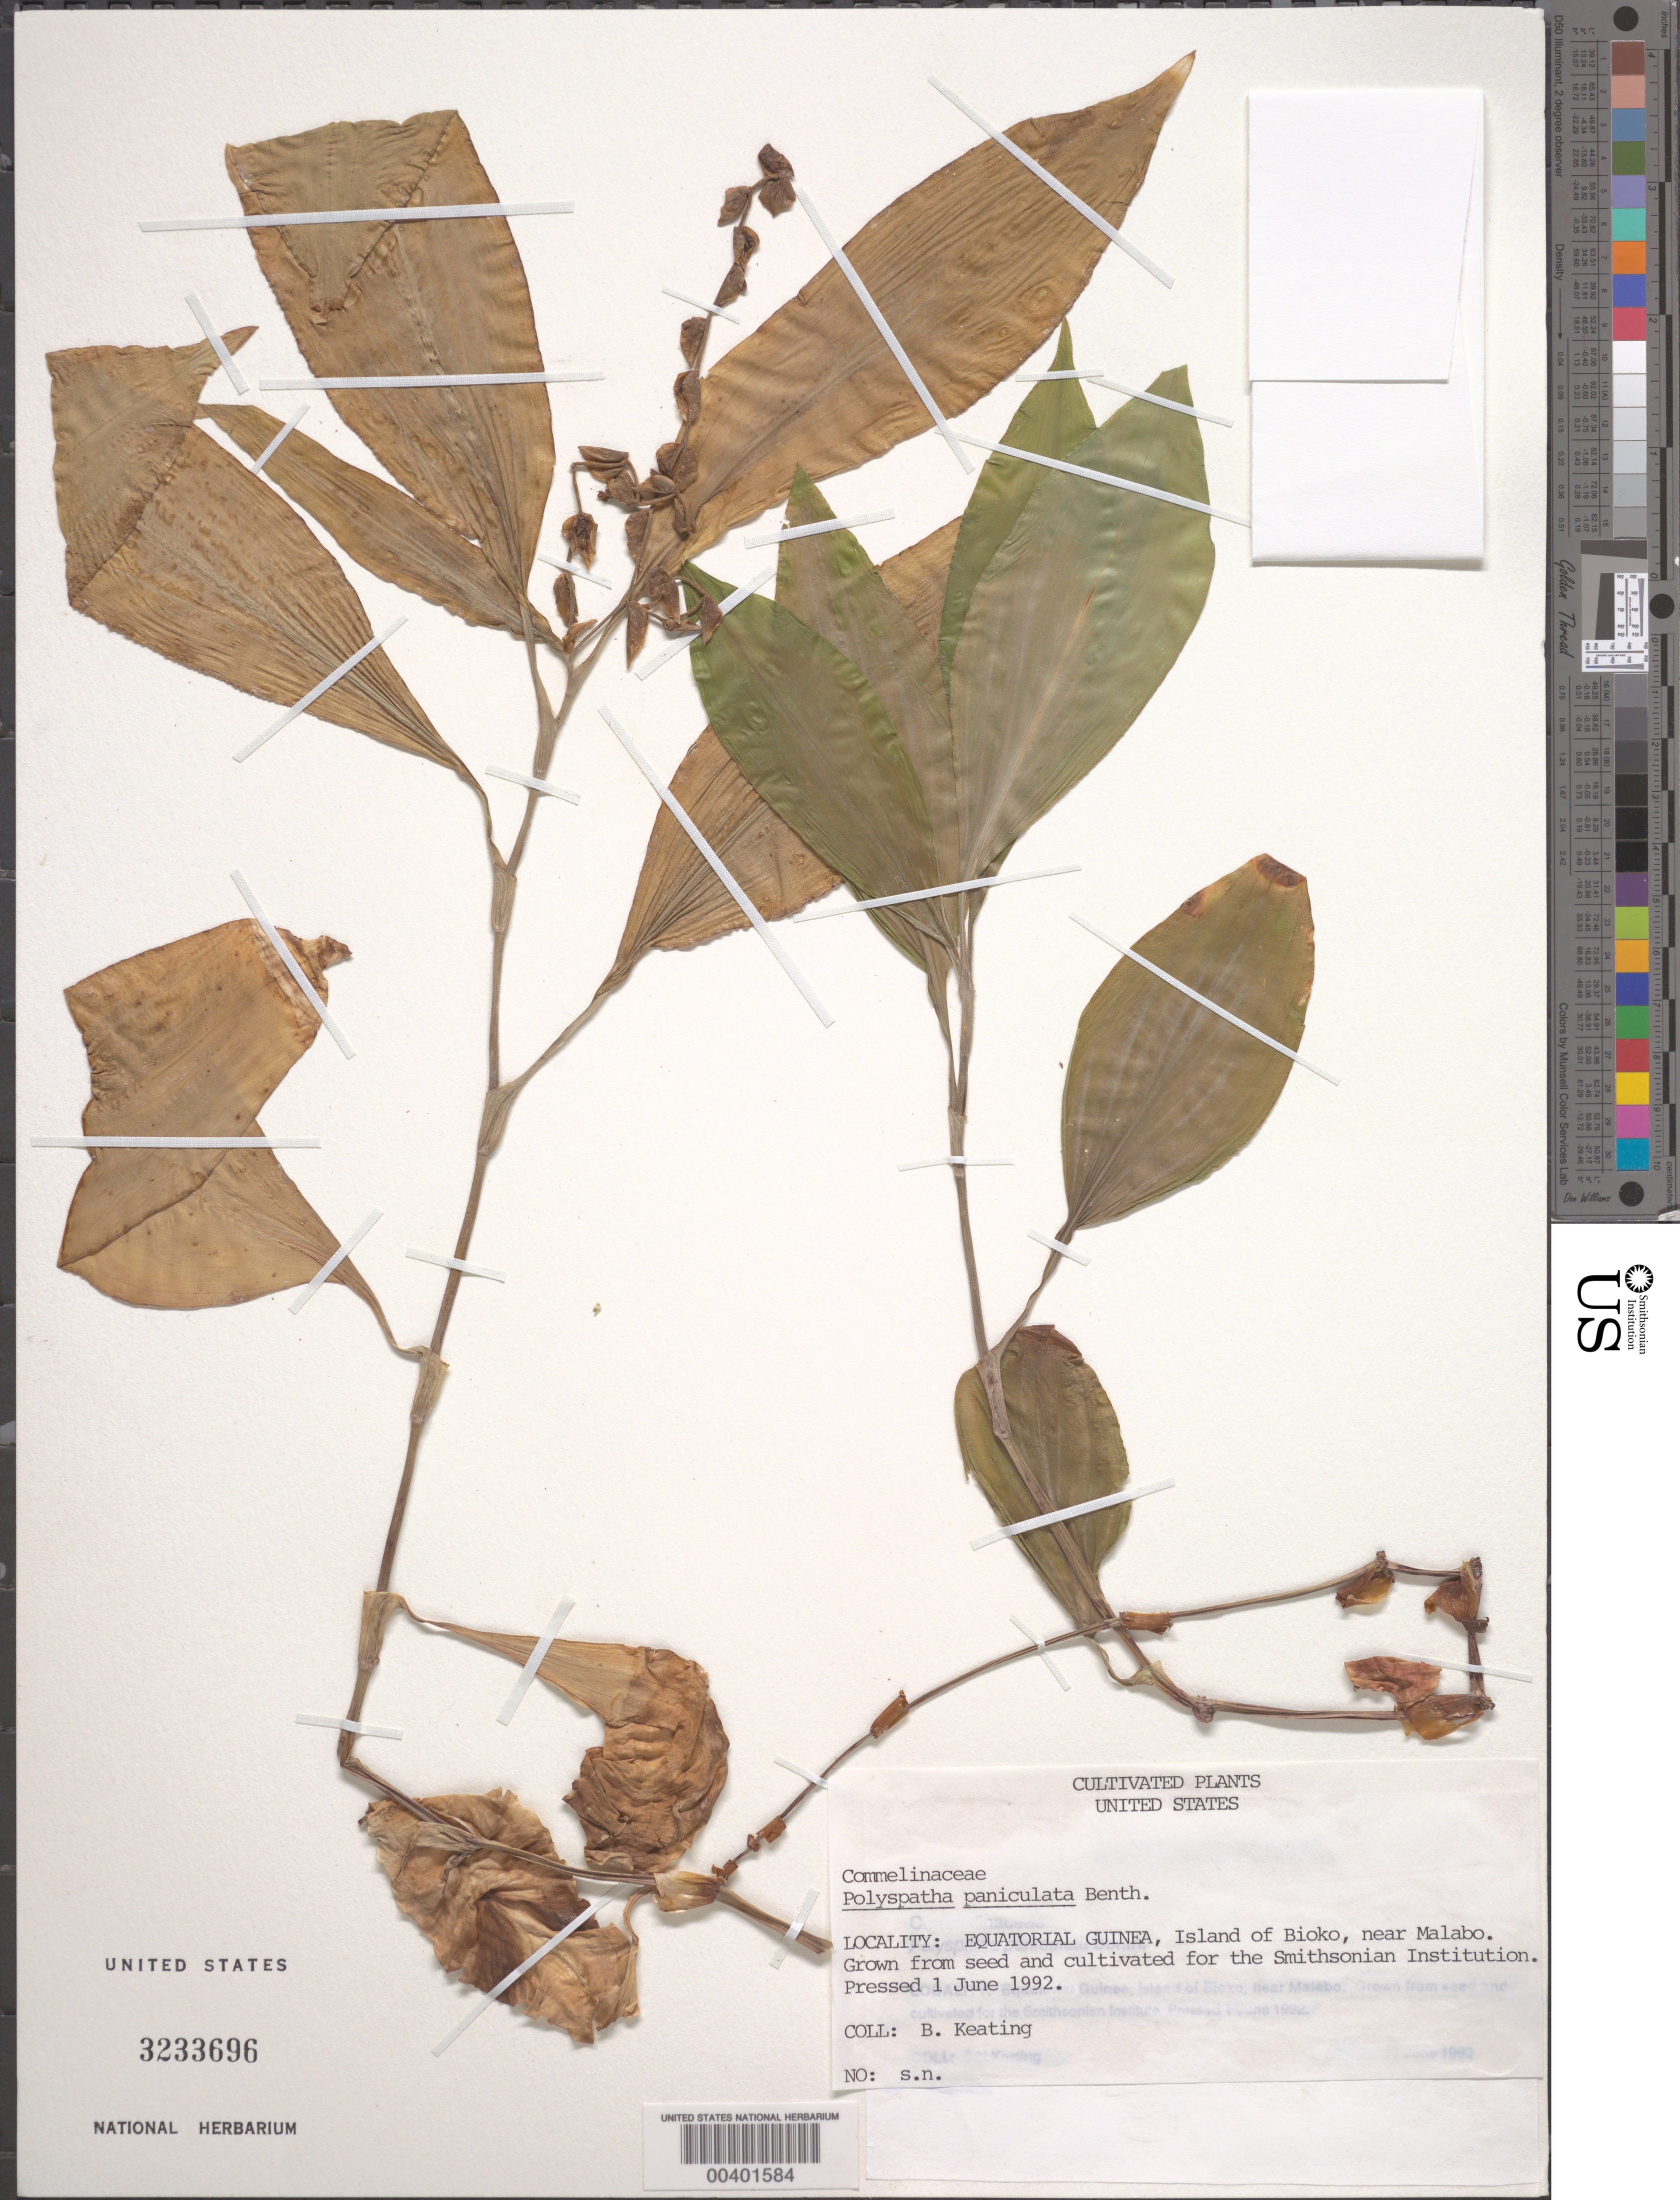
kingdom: Plantae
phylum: Tracheophyta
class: Liliopsida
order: Commelinales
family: Commelinaceae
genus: Polyspatha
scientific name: Polyspatha paniculata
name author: Benth.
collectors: S. Keating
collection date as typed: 17 Jun 1990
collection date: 1990-06-17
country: Equatorial Guinea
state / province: Bioko Norte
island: Bioko Island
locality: Near Malabo. [former Province of Fernando Pó (Bioko).]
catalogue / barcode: US 3233696